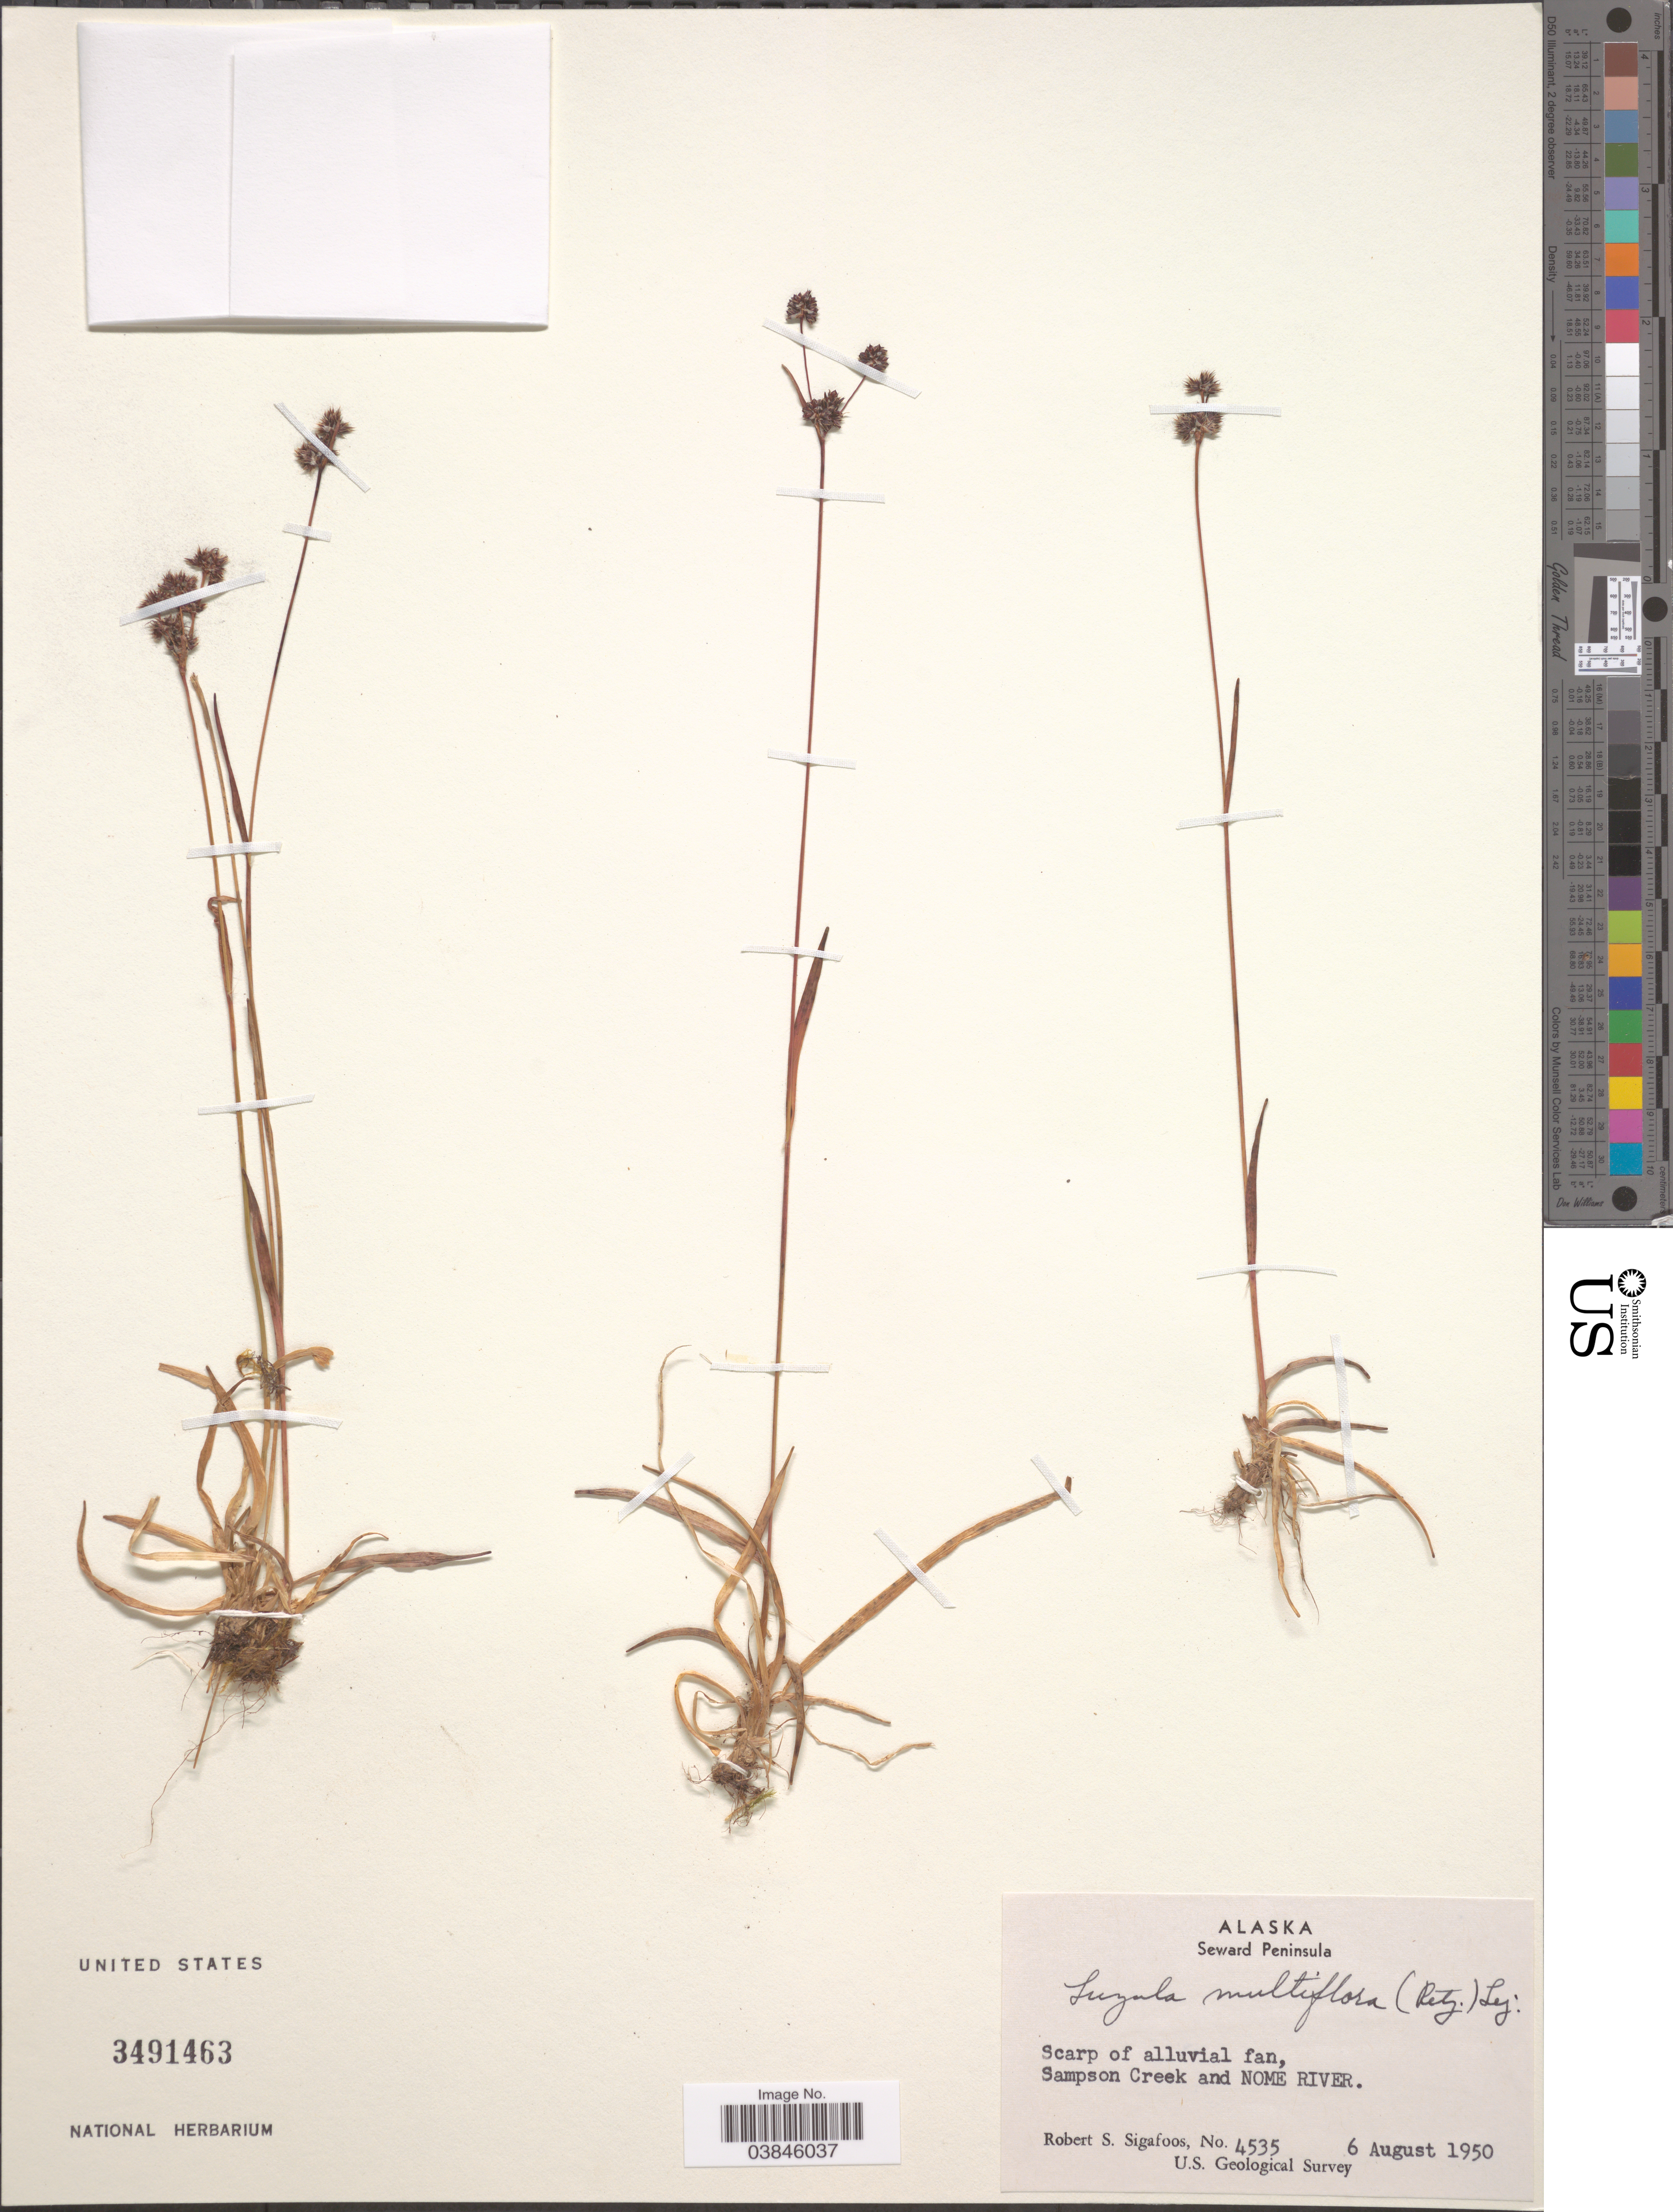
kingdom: Plantae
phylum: Tracheophyta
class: Liliopsida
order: Poales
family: Juncaceae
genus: Luzula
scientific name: Luzula multiflora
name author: (Ehrh.) Lej.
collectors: R. Sigafoos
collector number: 4535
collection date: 1950-08-06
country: United States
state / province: Alaska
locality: Seward Peninsula. Sampson Creek and Nome River.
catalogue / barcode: US 3491463